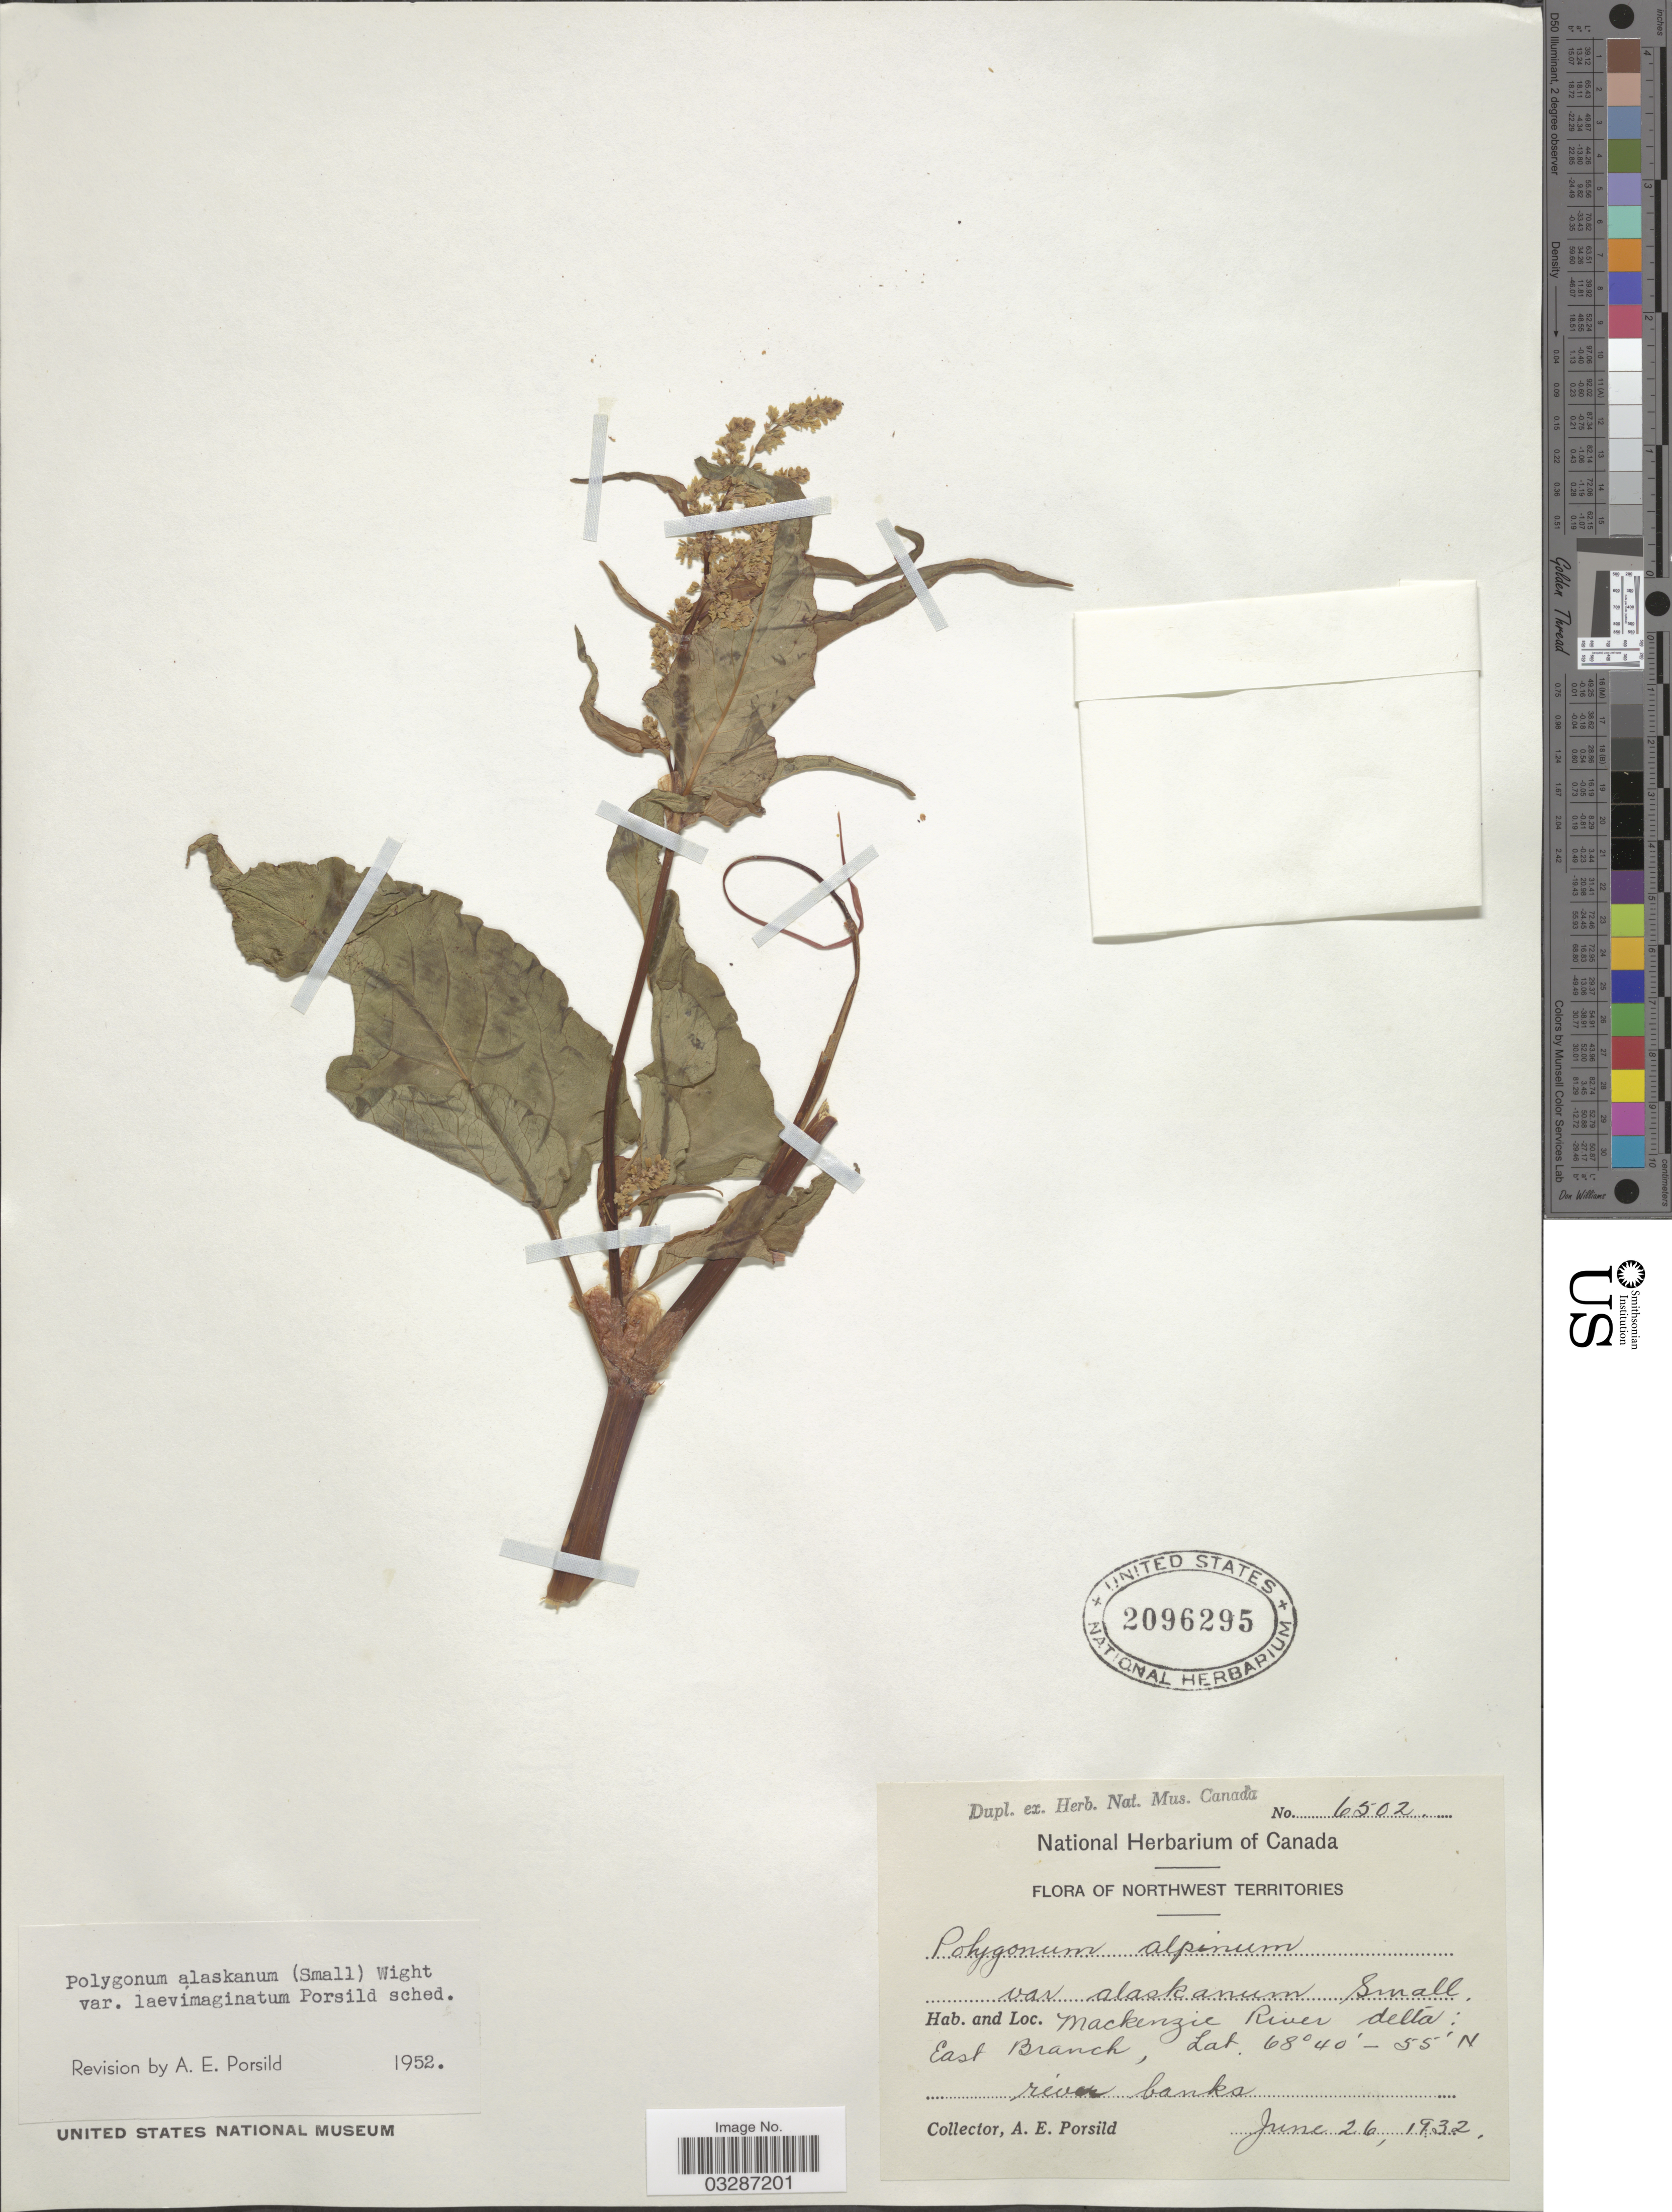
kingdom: Plantae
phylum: Tracheophyta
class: Magnoliopsida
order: Caryophyllales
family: Polygonaceae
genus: Koenigia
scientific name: Koenigia alaskana var. glabrescens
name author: (Hultén) T.M. Schust. & Reveal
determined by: Strong, Mark T., (BOT), Smithsonian Institution - National Museum of Natural History (UNITED STATES)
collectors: A. E. Porsild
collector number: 6502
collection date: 1932-06-26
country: Canada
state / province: Northwest Territories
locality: Mackenzie River delta: East Branch, river banks.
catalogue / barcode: US 2096295